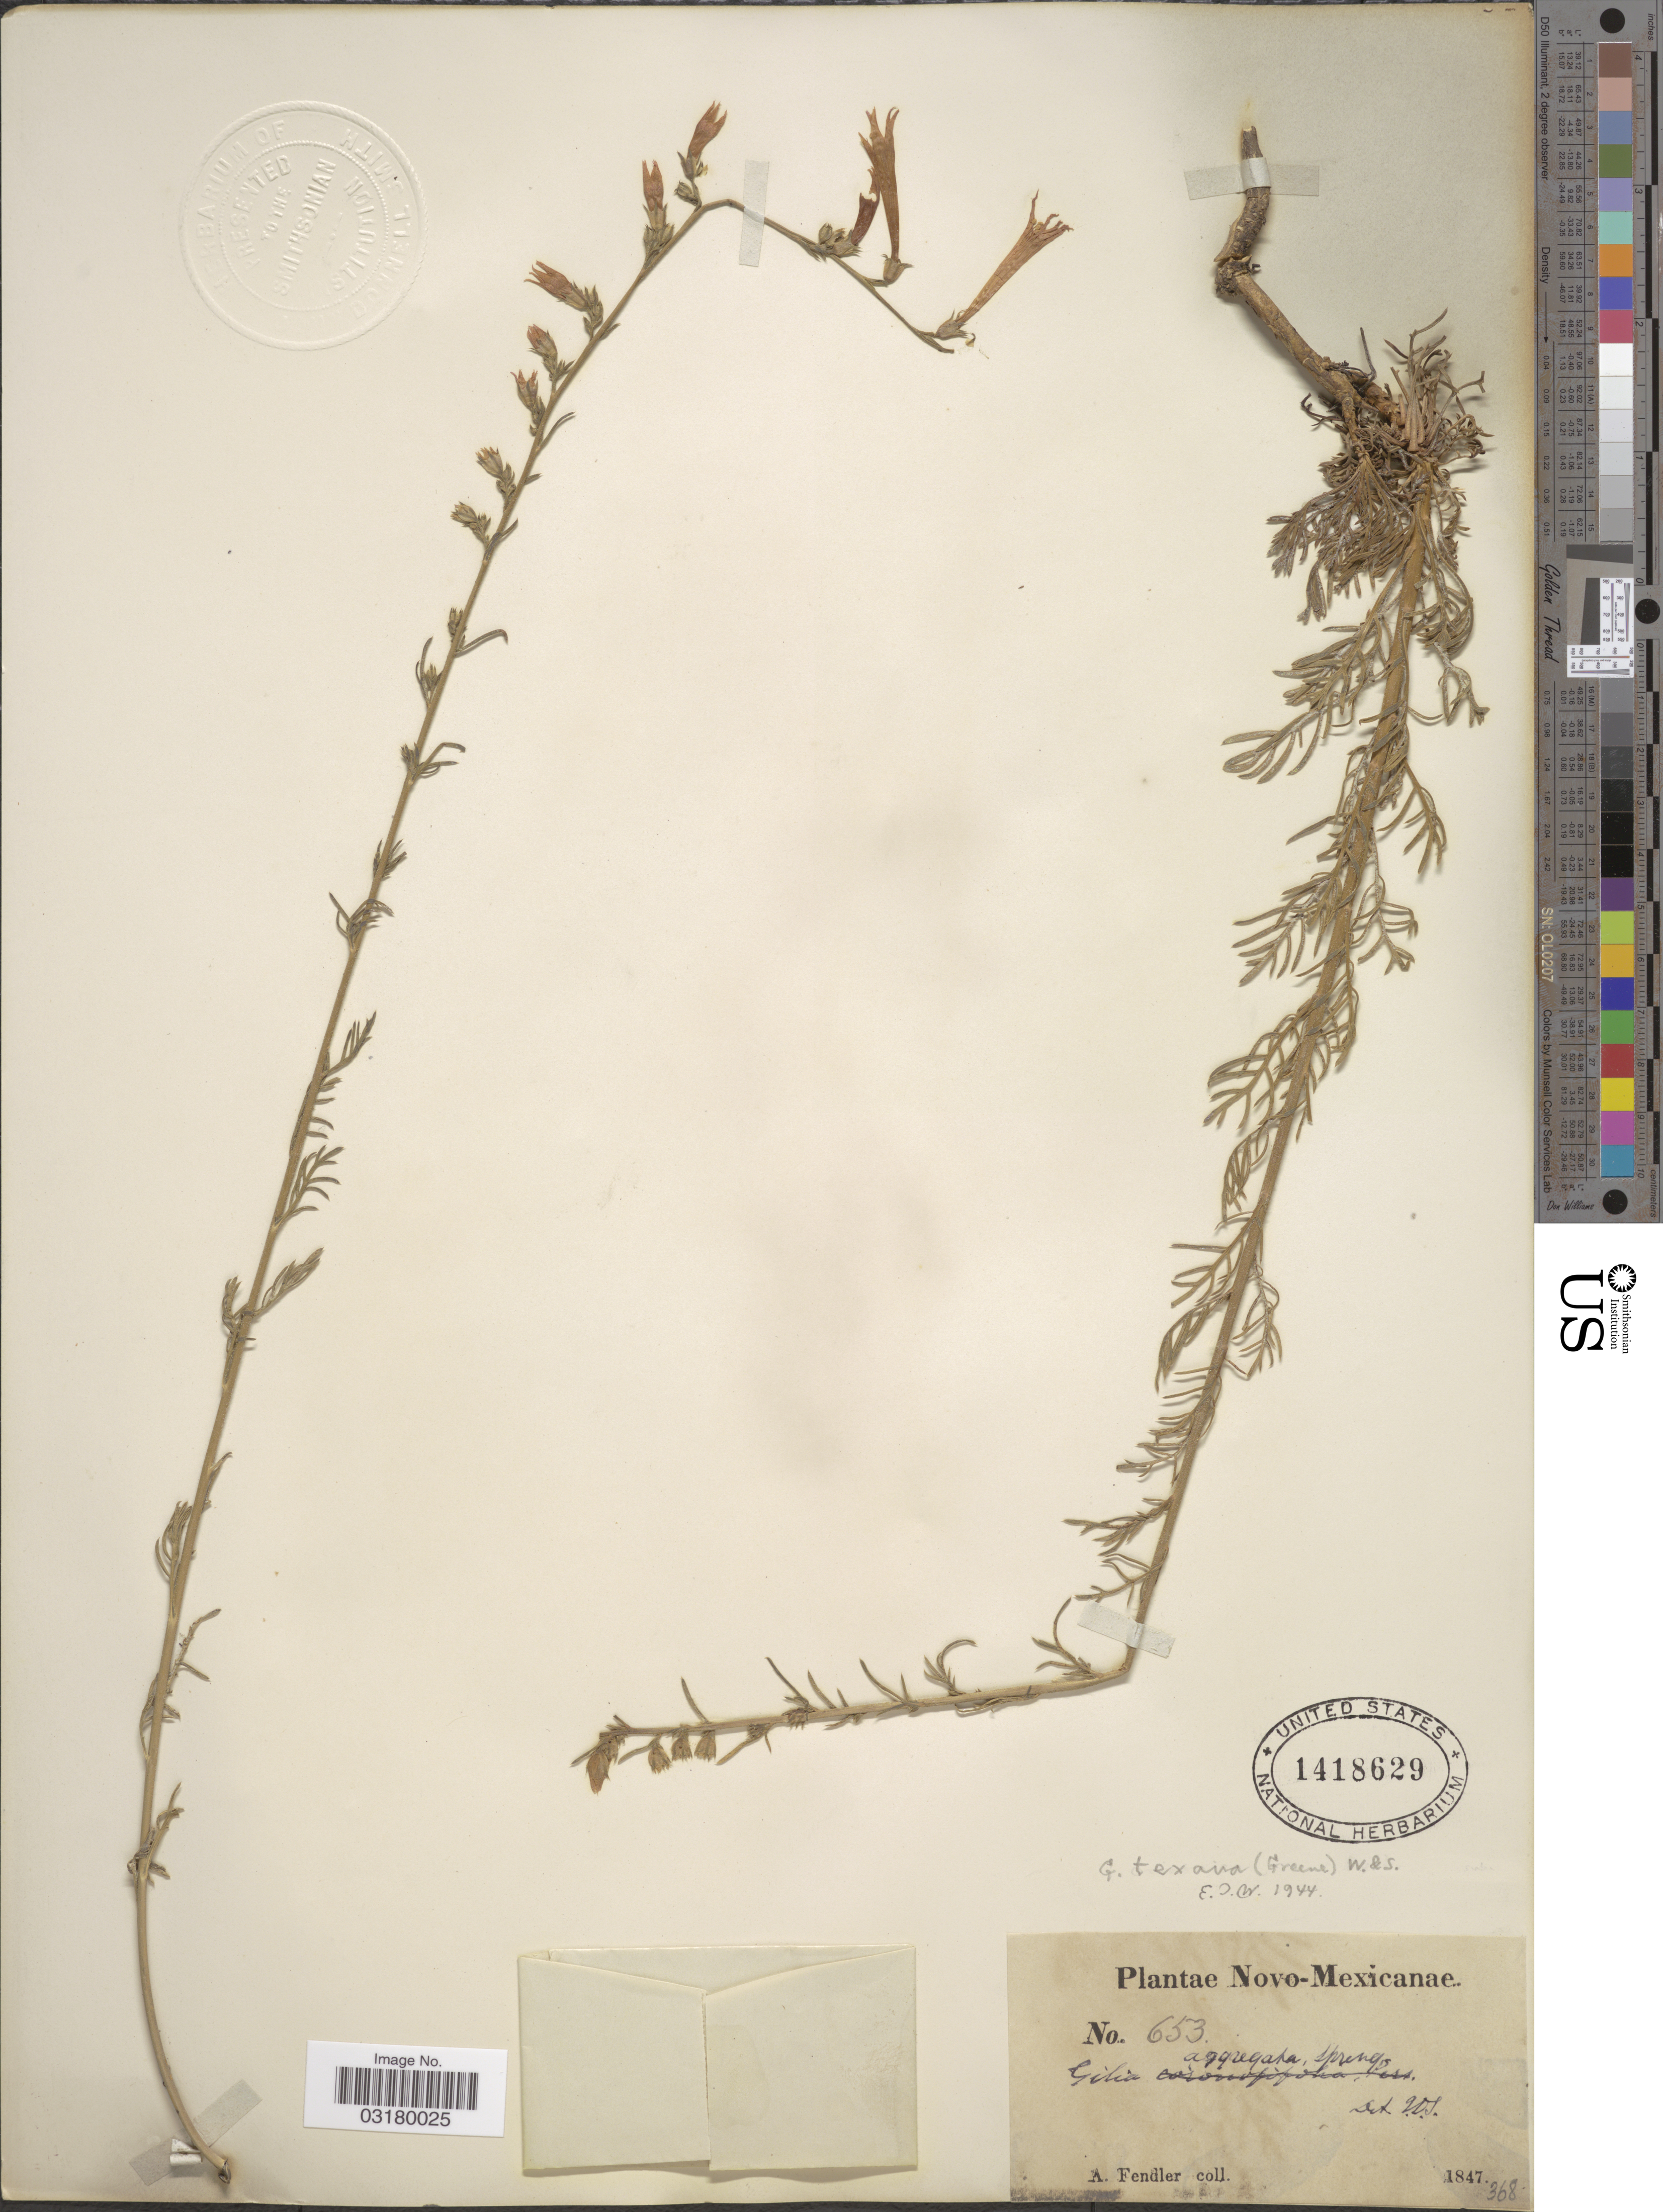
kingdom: Plantae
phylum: Tracheophyta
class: Magnoliopsida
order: Ericales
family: Polemoniaceae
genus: Ipomopsis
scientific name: Ipomopsis aggregata subsp. formosissima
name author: (Greene) Wherry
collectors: A. Fendler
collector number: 653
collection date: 1847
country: United States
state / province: New Mexico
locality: Novo-Mexicanae.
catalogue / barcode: US 1418629